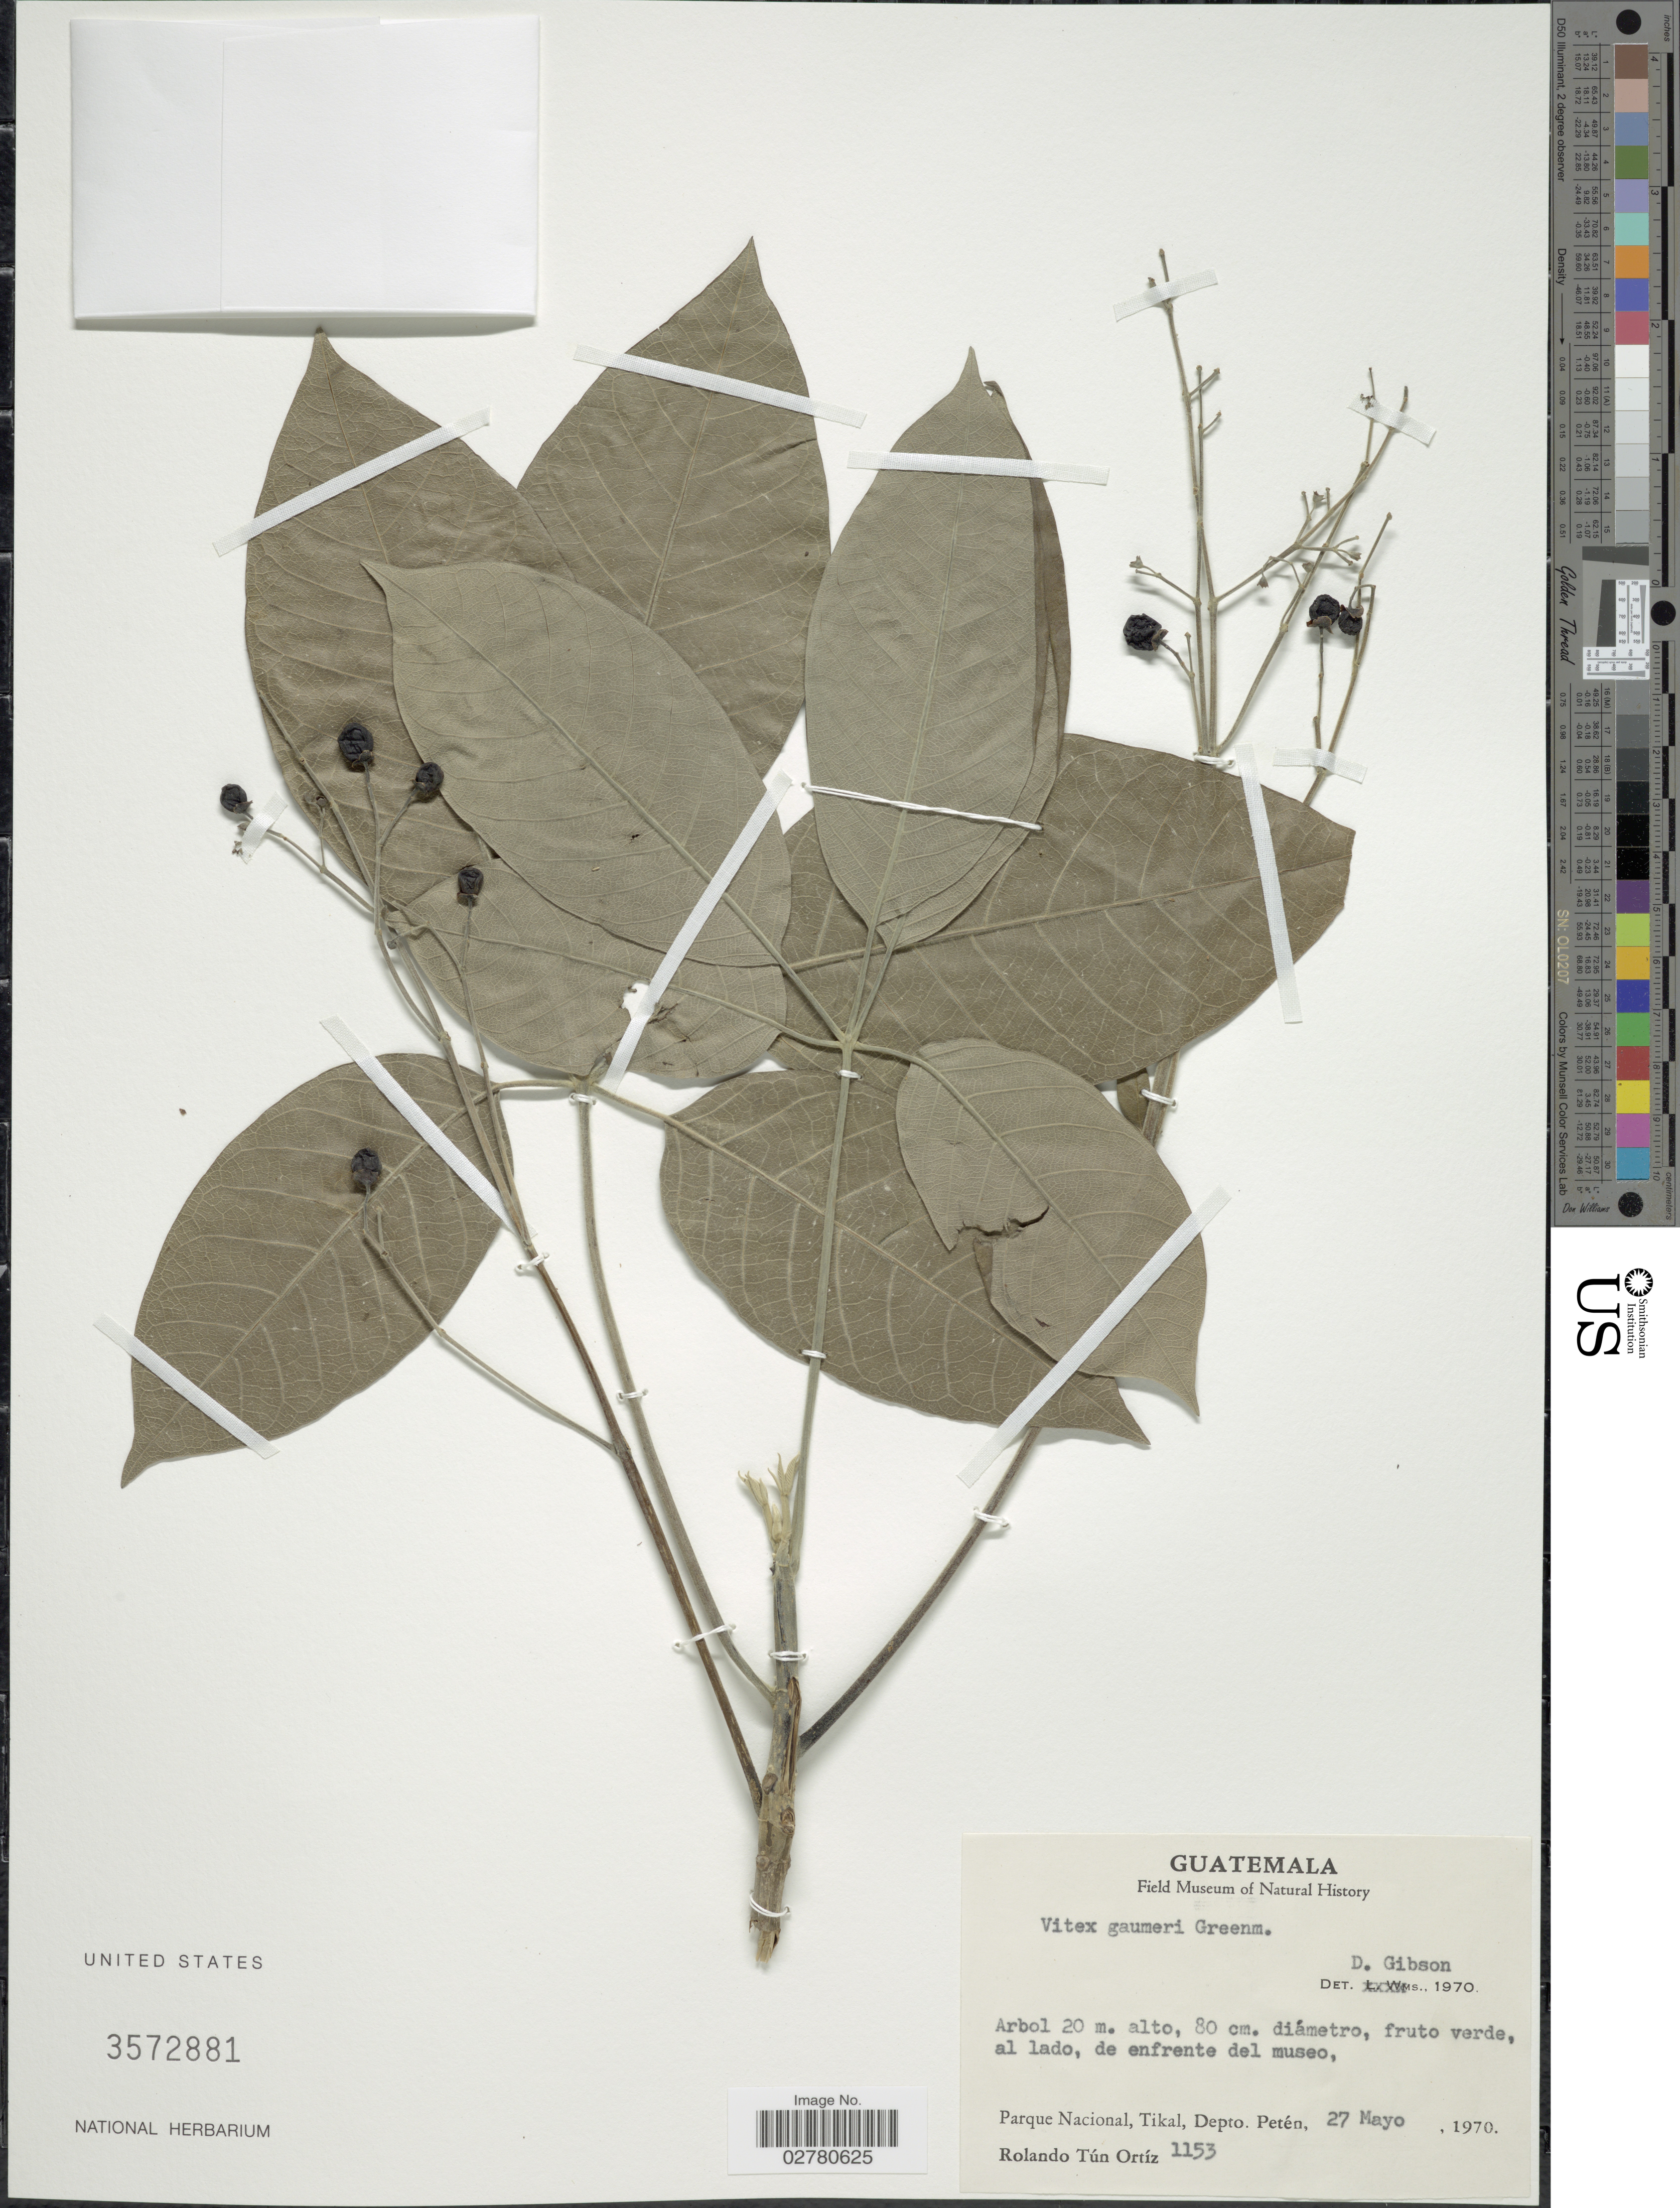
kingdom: Plantae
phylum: Tracheophyta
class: Magnoliopsida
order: Lamiales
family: Lamiaceae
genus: Vitex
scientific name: Vitex gaumeri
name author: Greenm.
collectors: R. T. Ortíz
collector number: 1153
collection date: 1970-05-27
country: Guatemala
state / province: El Petén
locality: De enfrente del museo, Parque Nacional, Tikal, Depto. Petén.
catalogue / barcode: US 3572881